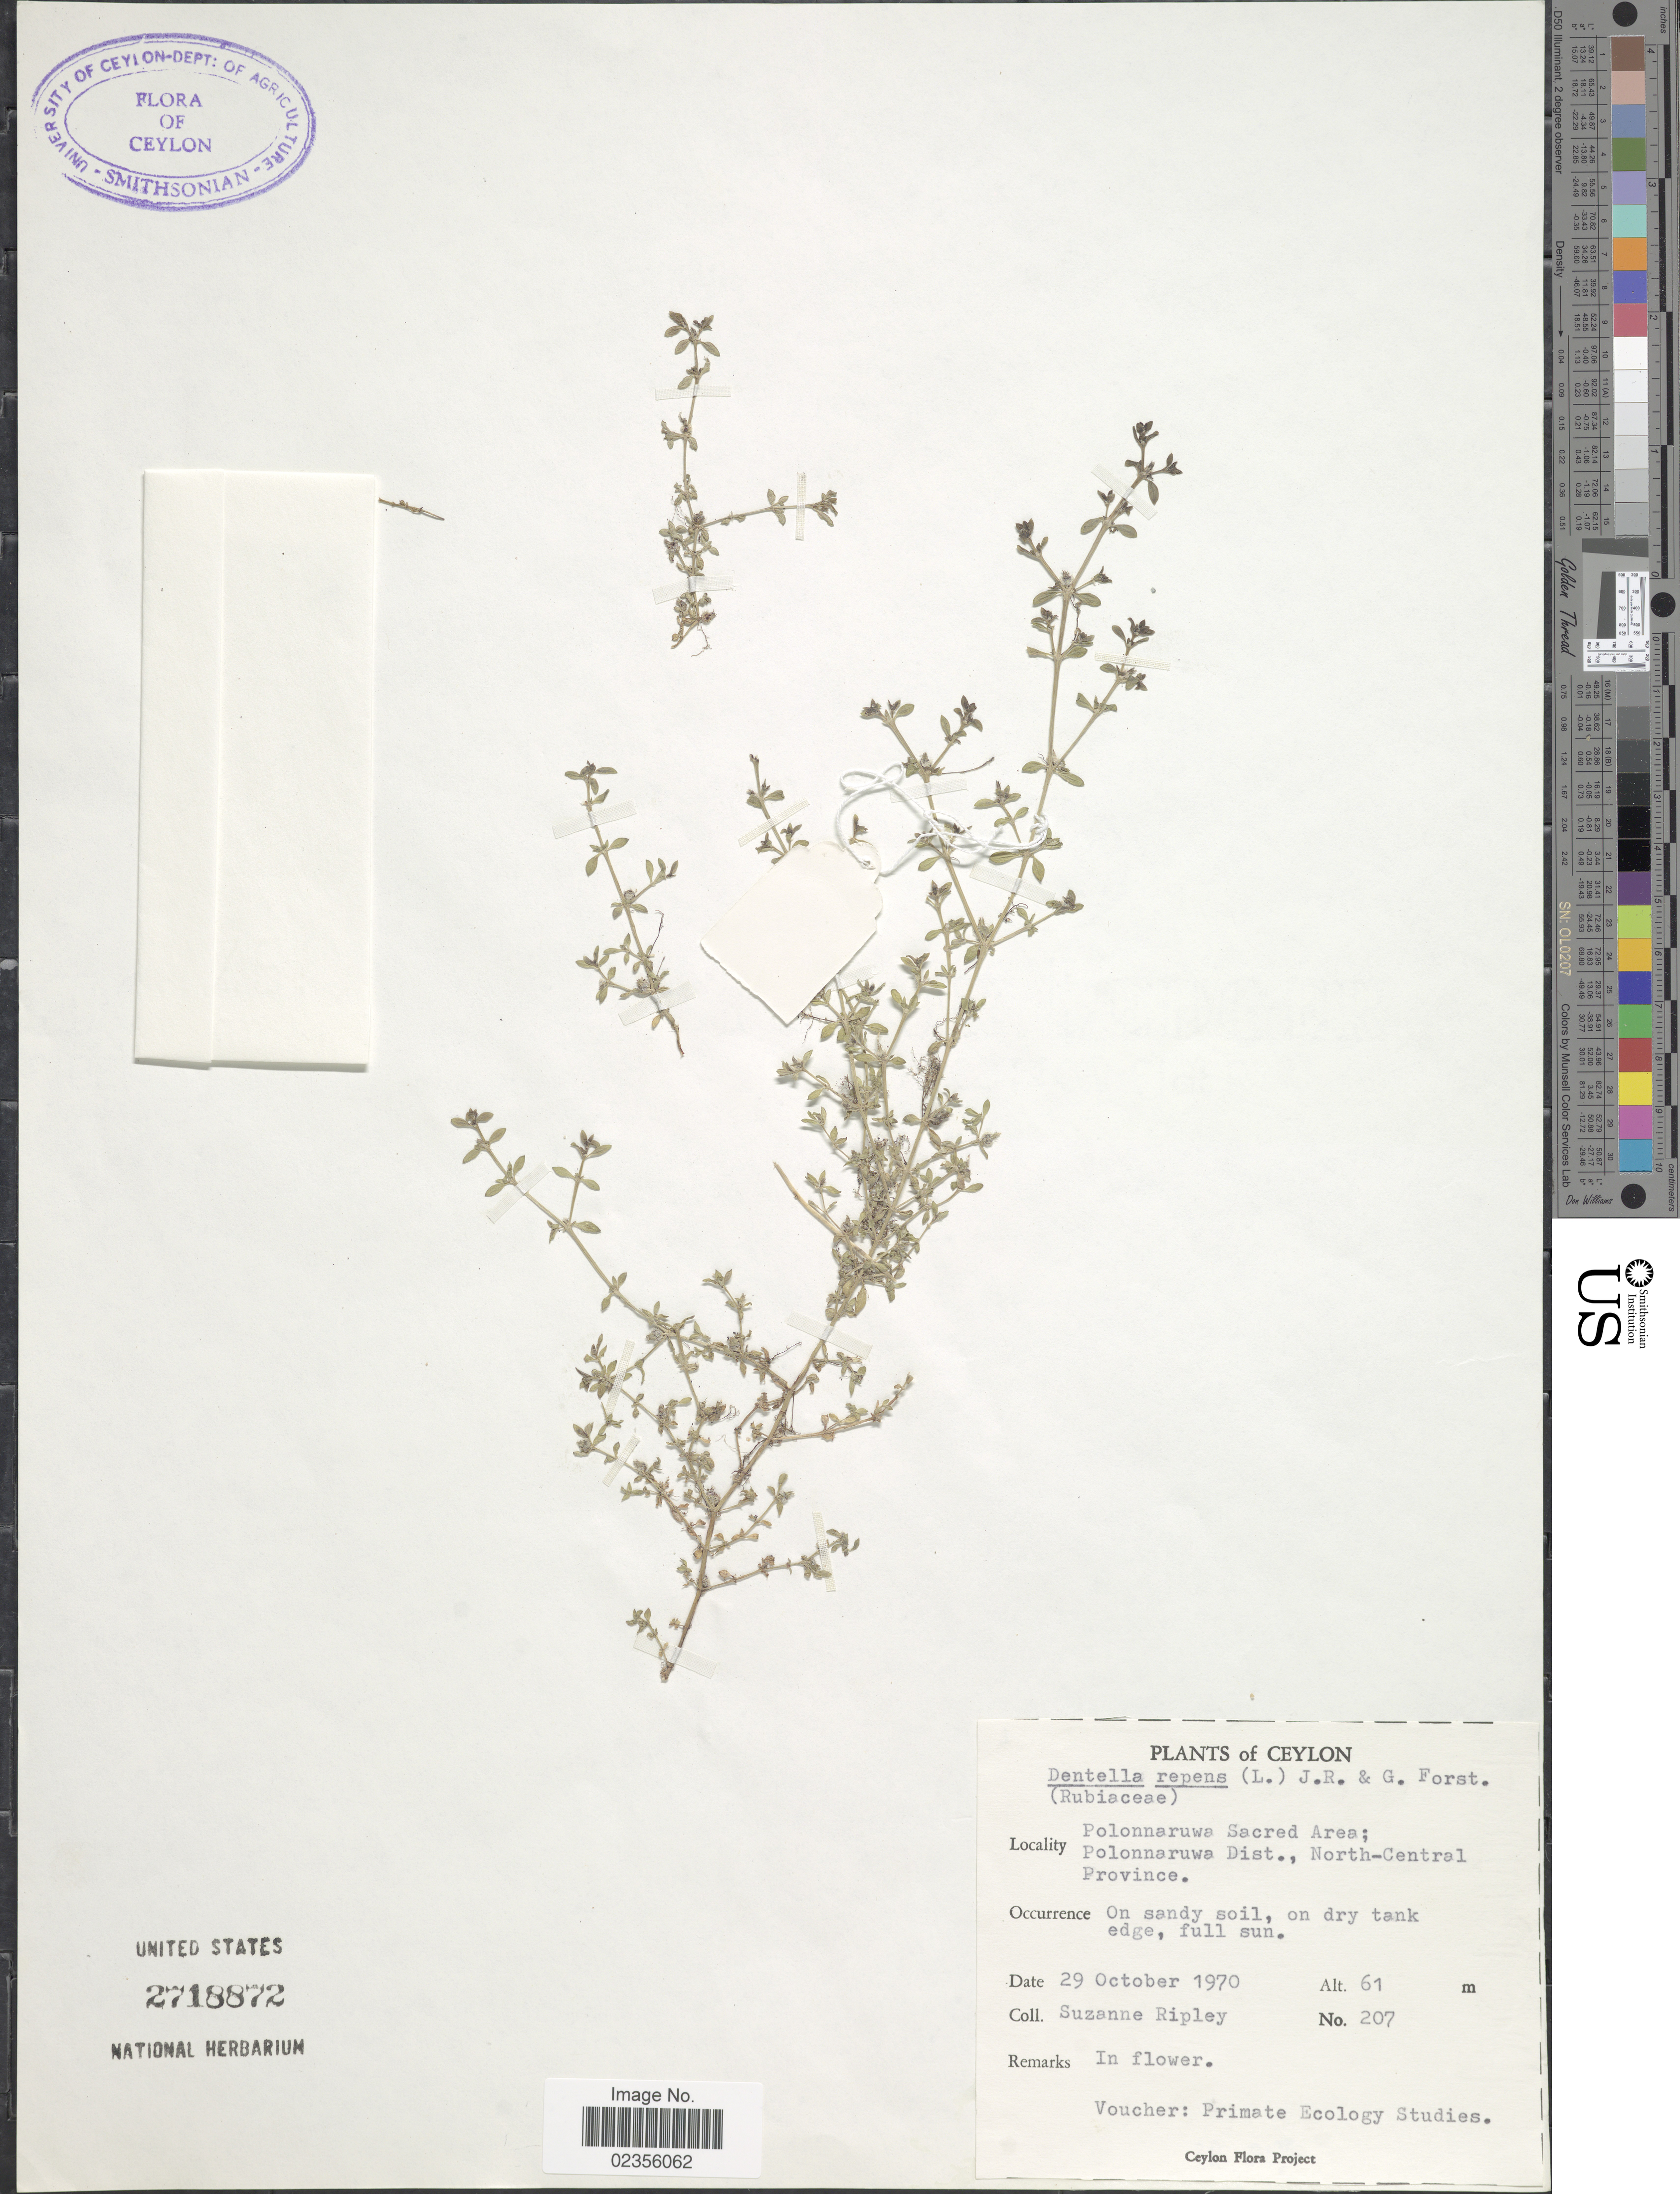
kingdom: Plantae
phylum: Tracheophyta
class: Magnoliopsida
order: Gentianales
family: Rubiaceae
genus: Dentella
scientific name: Dentella repens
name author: J.R. Forst. & G. Forst.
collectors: S. Ripley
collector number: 207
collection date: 1970-10-29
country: Sri Lanka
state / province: North Central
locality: Ceylon. Polonnaruwa Sacred Area; Polonnaruwa Dist.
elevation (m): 61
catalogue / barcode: US 2718872